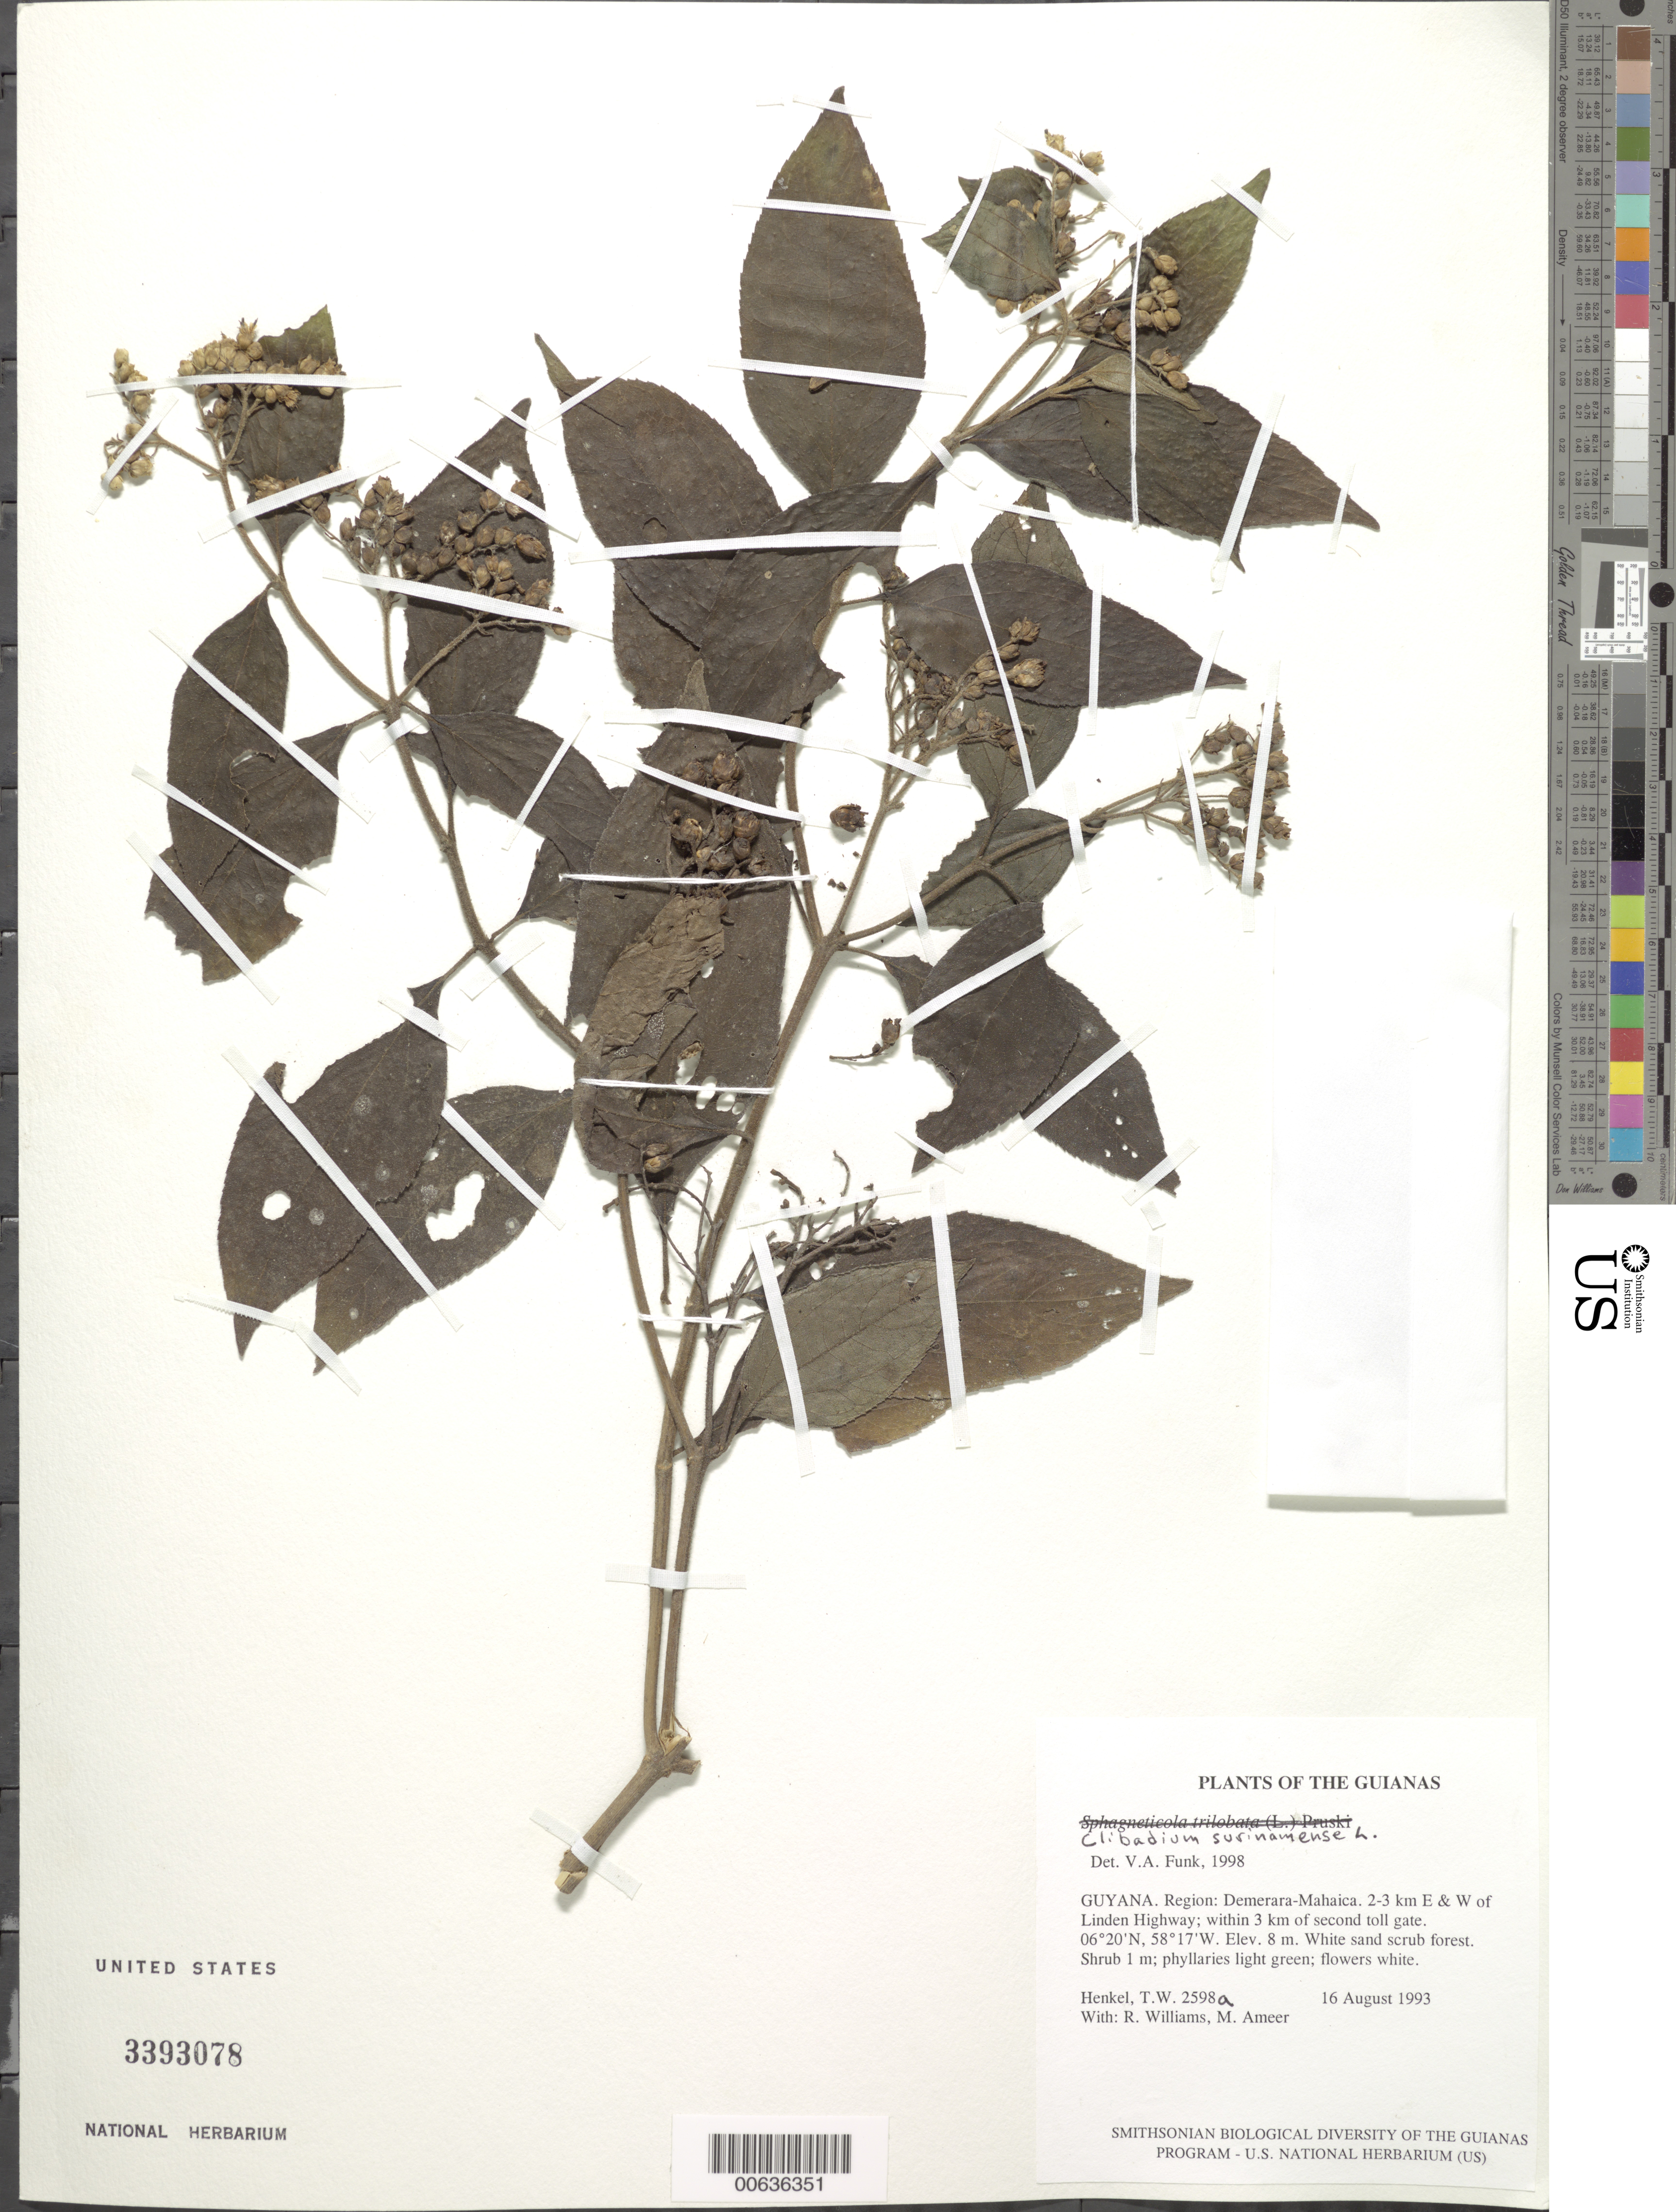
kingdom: Plantae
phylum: Tracheophyta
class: Magnoliopsida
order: Asterales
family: Asteraceae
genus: Sphagneticola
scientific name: Sphagneticola trilobata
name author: (L.) Pruski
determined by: Funk, Vicki A., (BOT), Smithsonian Institution - National Museum of Natural History (UNITED STATES)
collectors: T. Henkel, R. Williams & M. Ameer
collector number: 2598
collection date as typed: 16 August 1993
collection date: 1993-08-16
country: Guyana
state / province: Demerara-Mahaica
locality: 2-3 km E & W of Linden Highway; within 3 km of second toll gate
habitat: White sand scrub forest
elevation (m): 8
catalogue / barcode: US 3393078